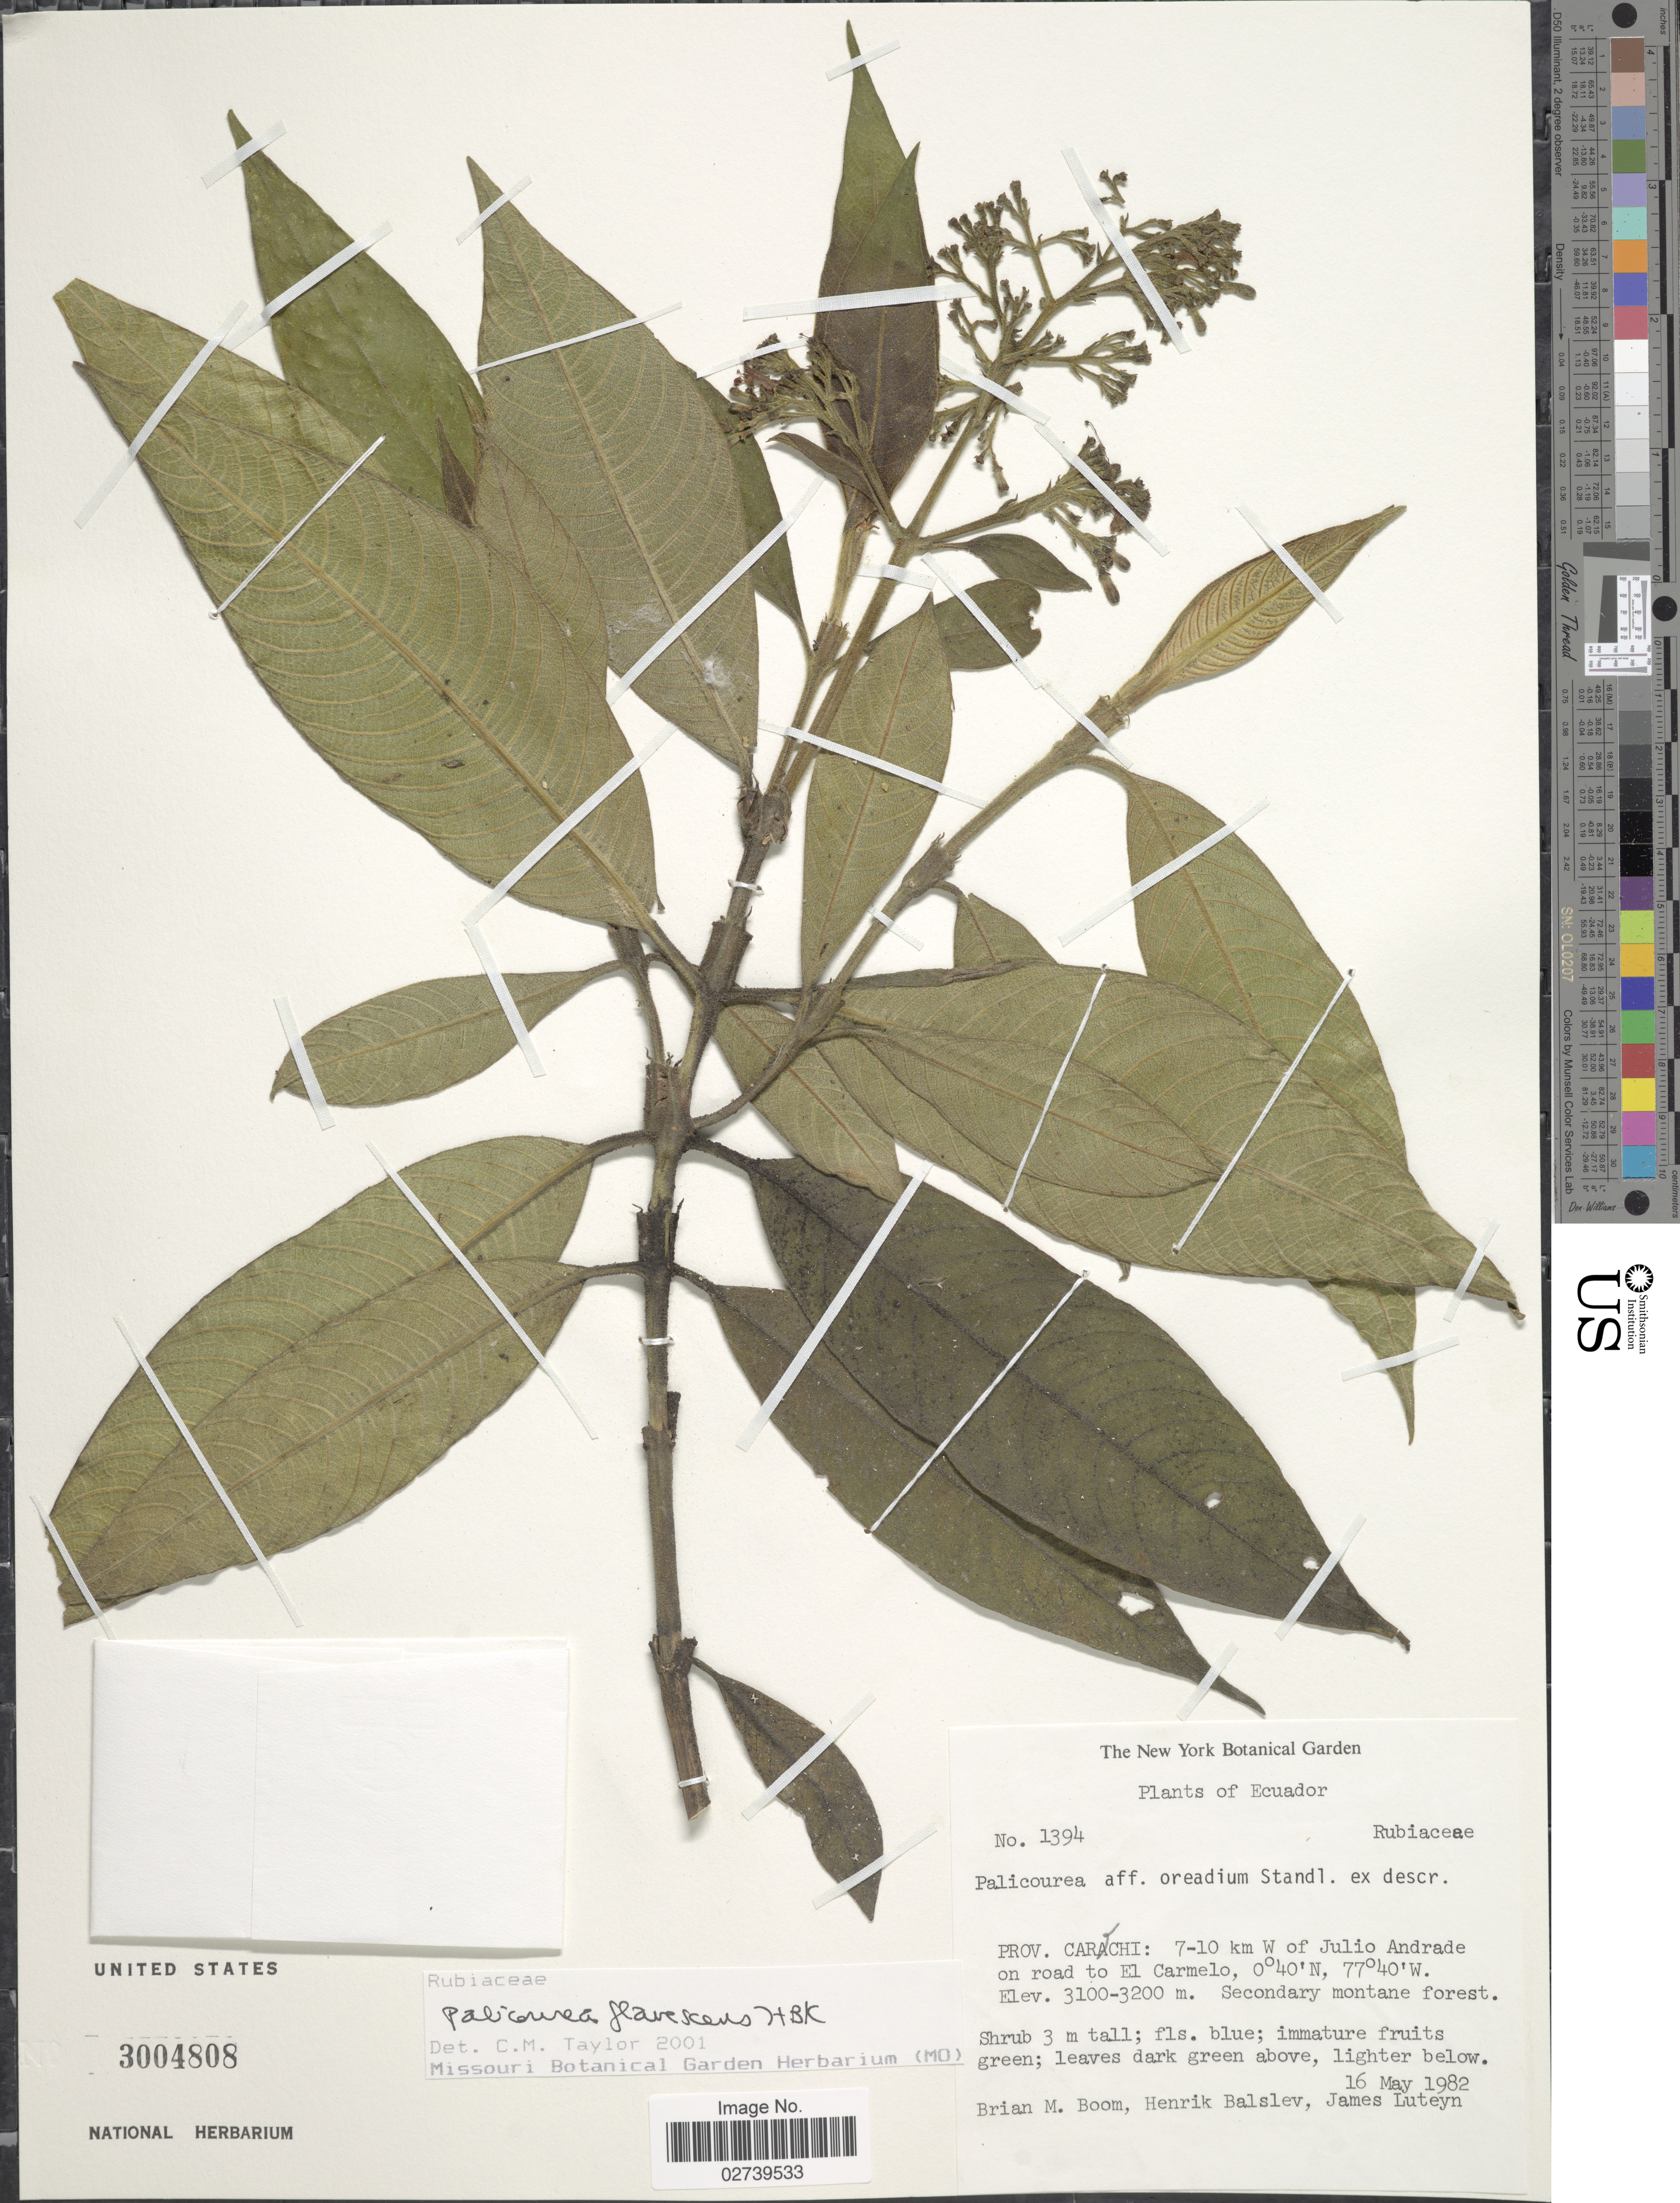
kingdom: Plantae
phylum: Tracheophyta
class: Magnoliopsida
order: Gentianales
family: Rubiaceae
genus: Palicourea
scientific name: Palicourea flavescens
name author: Kunth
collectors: B. M. Boom, H. Balslev & J. L. Luteyn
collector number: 194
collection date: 1982-05-16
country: Ecuador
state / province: Carchi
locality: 7-10 km W of Julio Andrade on road to El Carmelo.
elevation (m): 3100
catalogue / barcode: US 3004808